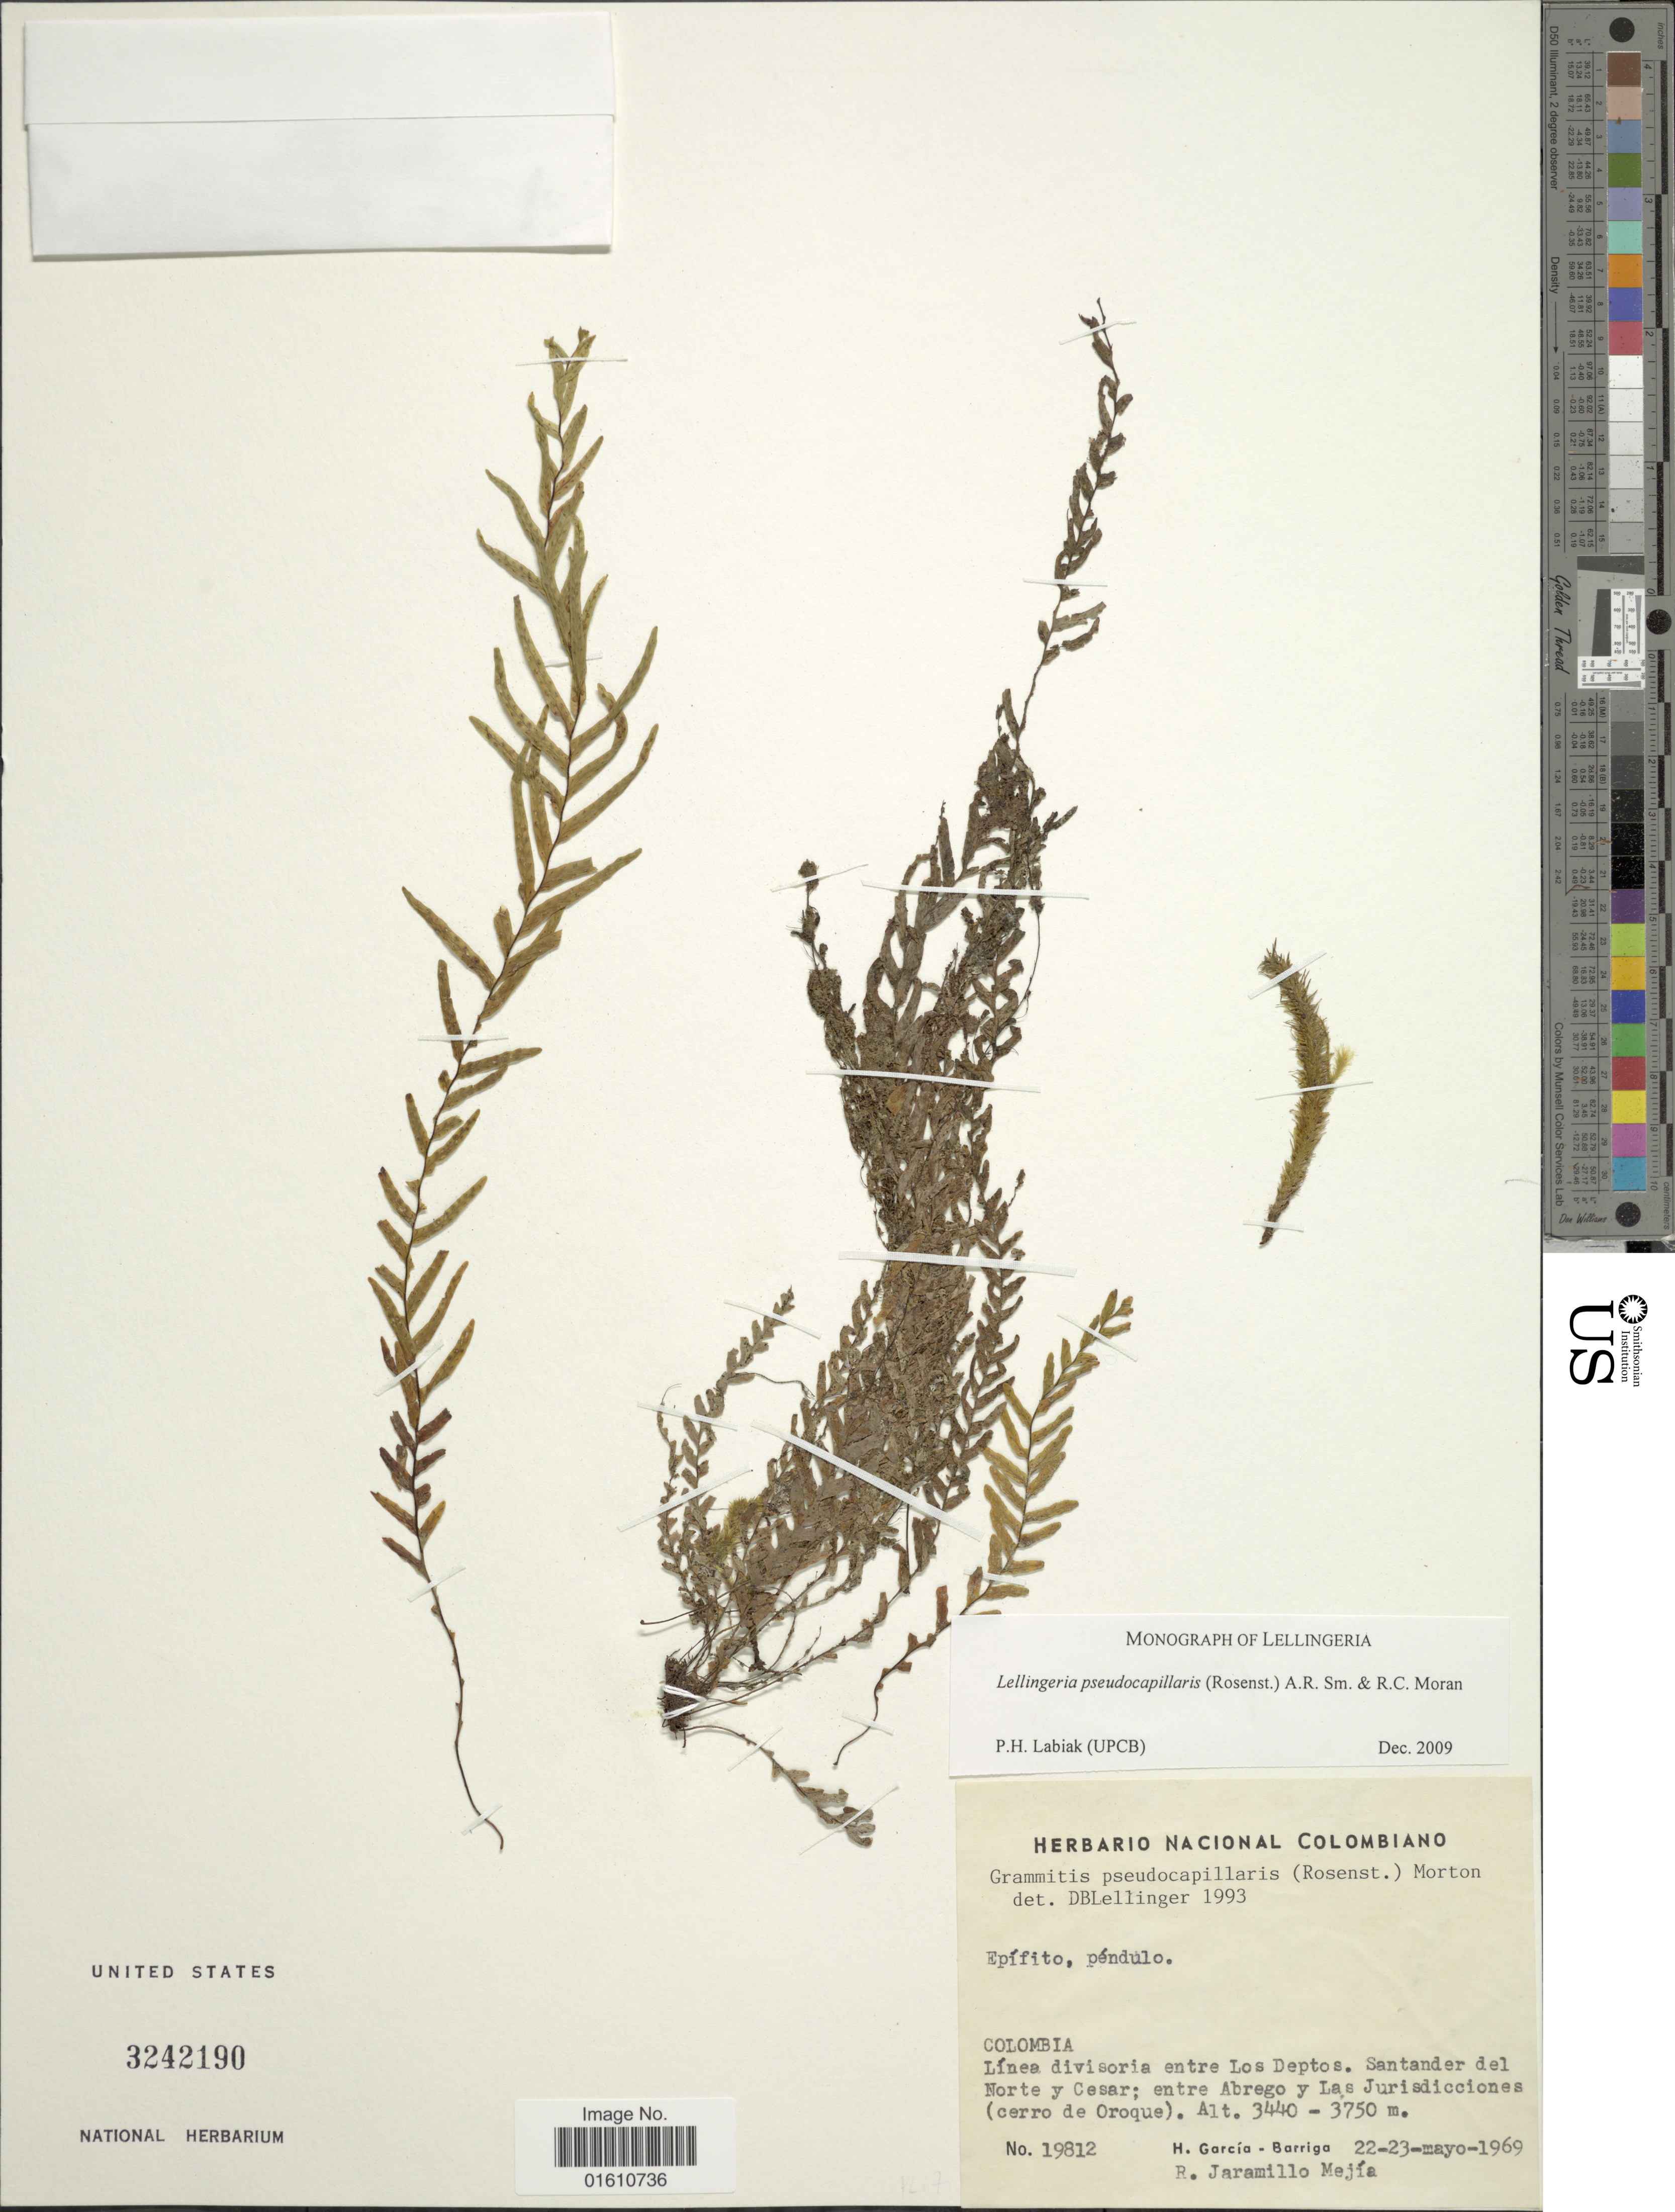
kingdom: Plantae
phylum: Tracheophyta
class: Polypodiopsida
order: Polypodiales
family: Polypodiaceae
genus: Lellingeria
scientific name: Lellingeria pseudocapillaris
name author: (Rosenst.) A.R. Sm. & R.C. Moran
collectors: H. García Barriga & R. Jaramillo M.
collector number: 19812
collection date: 1969-05-22/1969-05-23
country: Colombia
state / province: Norte de Santander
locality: Linea divisoria entre Los Deptos, Santander del Norte y Cesar; entre Abrego y Las Jurisdicciones (cerro de Oroque)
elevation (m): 3440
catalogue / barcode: US 3242190